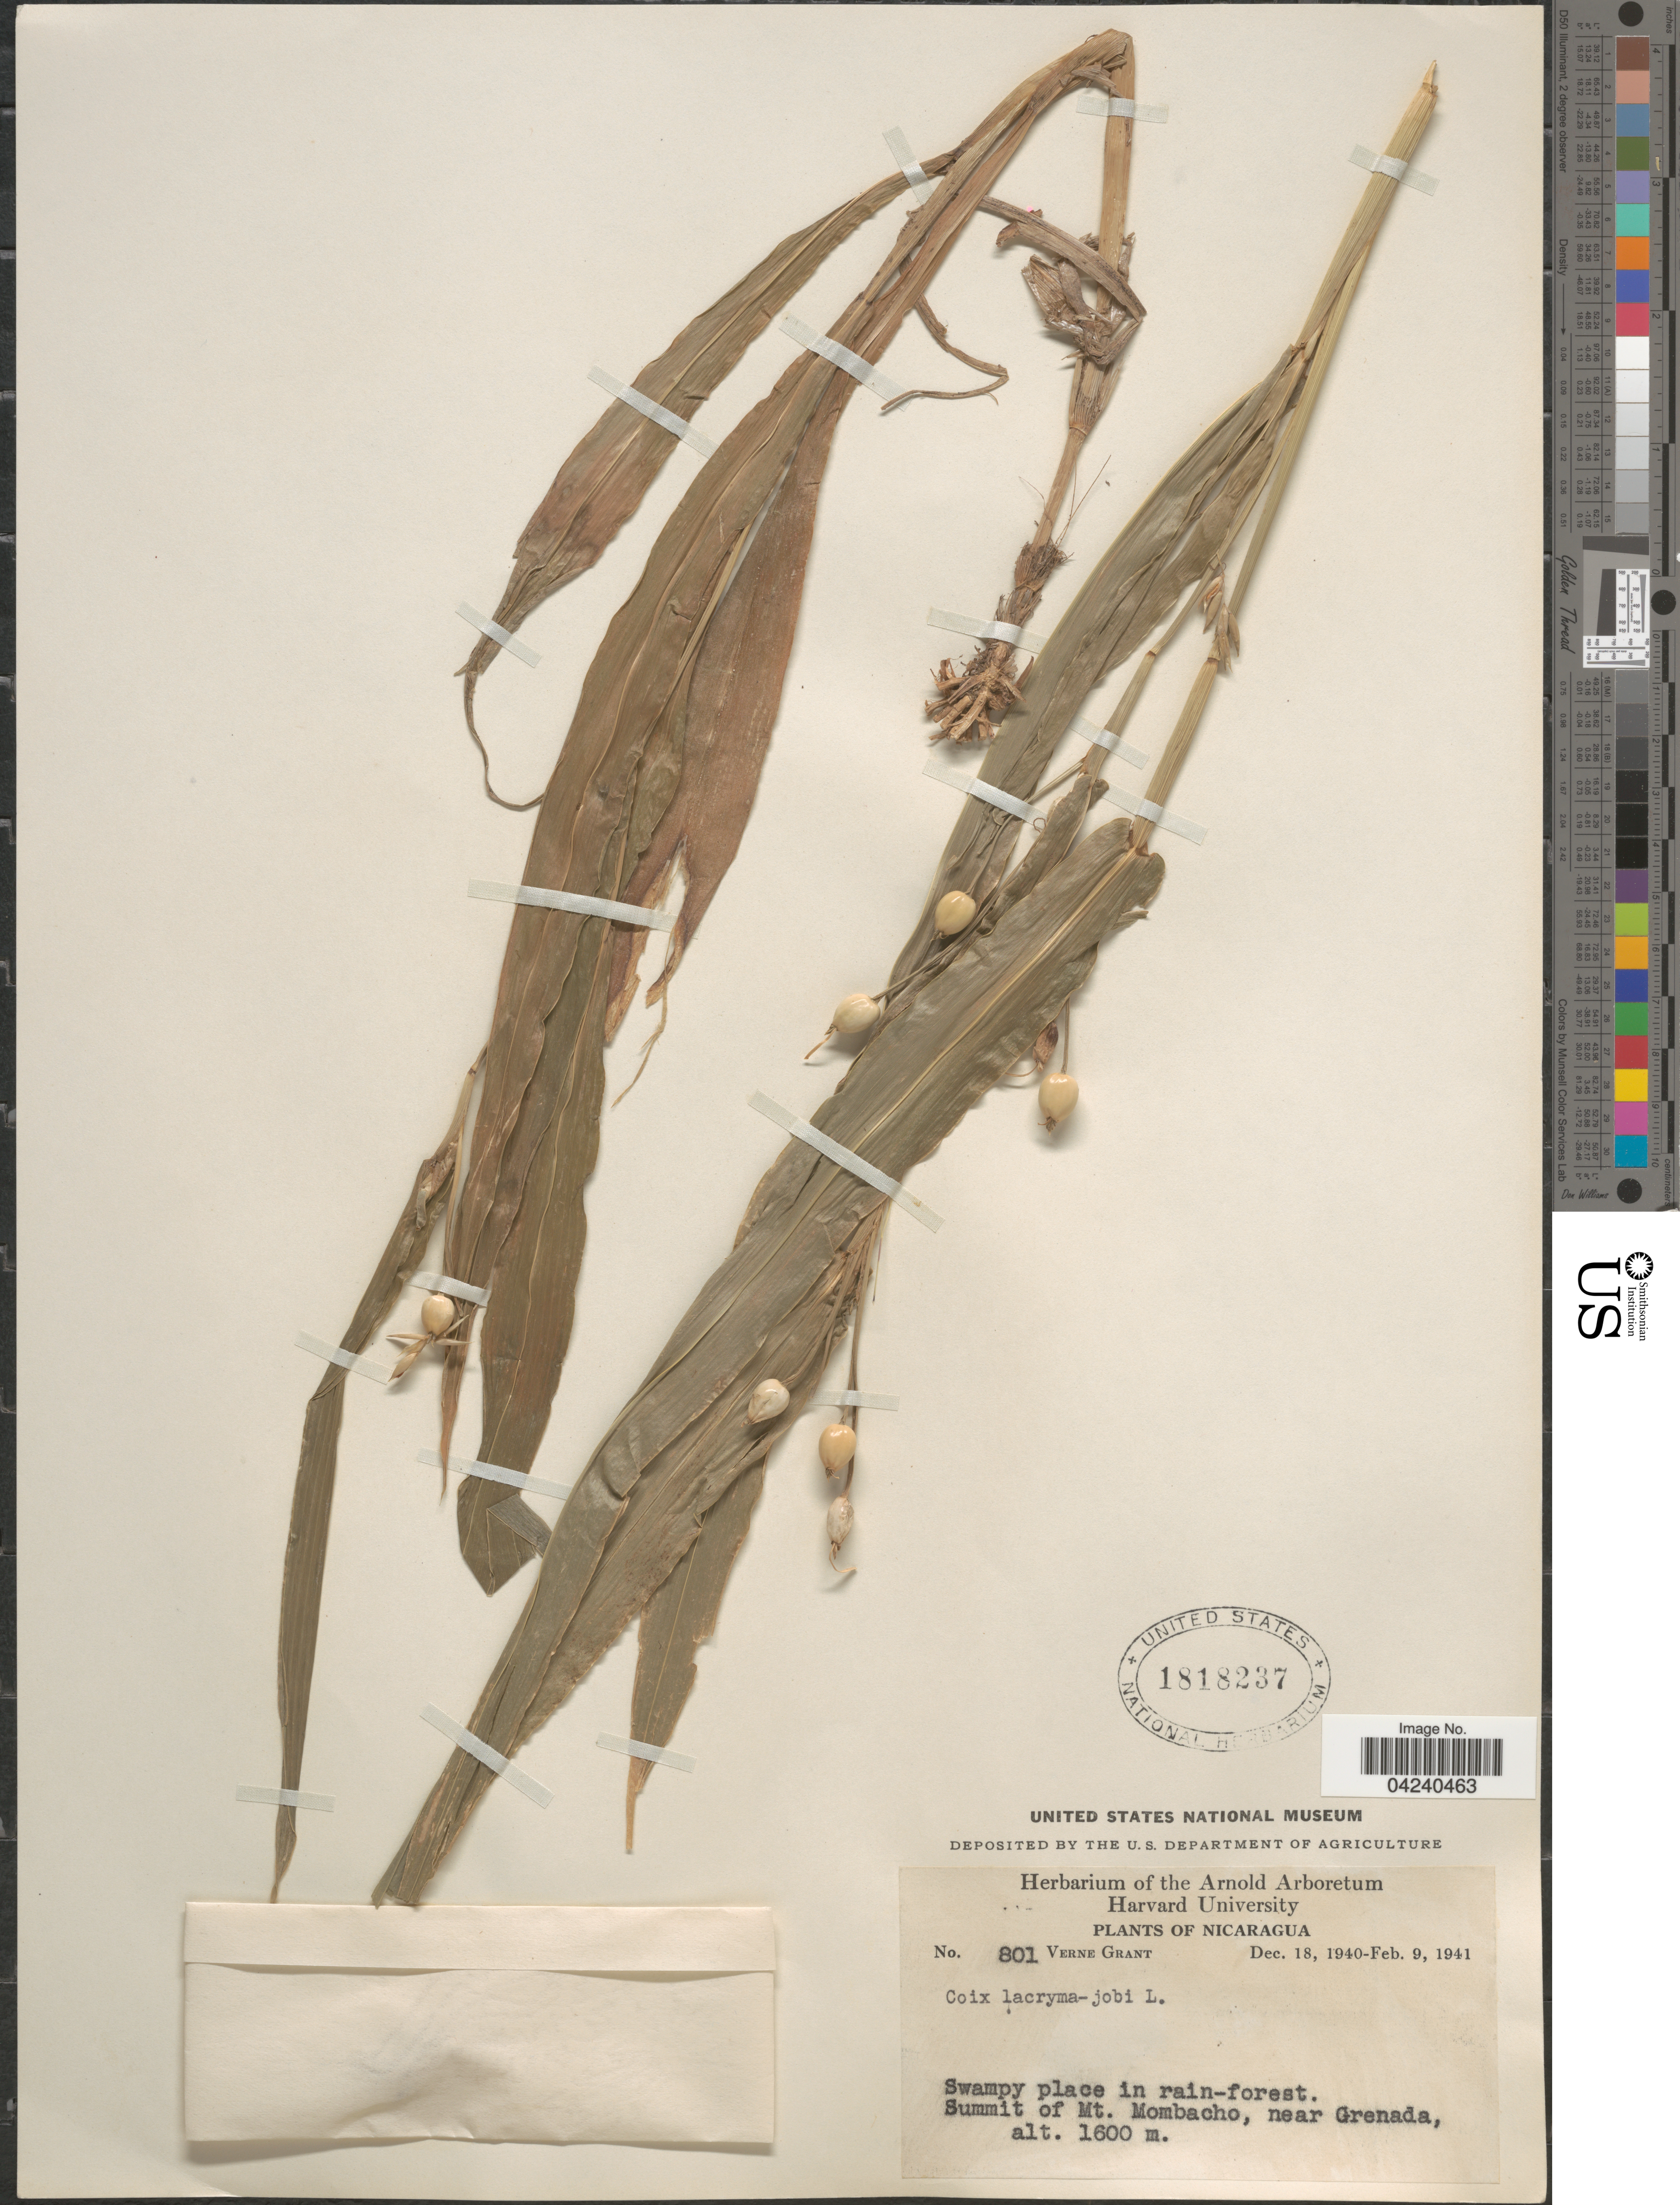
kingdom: Plantae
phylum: Tracheophyta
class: Liliopsida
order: Poales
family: Poaceae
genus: Coix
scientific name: Coix lacryma-jobi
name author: L.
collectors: V. Grant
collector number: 801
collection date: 1940-12-18/1941-02-09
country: Nicaragua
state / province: Granada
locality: Summit of Mt. Mombacho, near Grenada.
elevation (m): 1600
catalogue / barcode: US 1818237